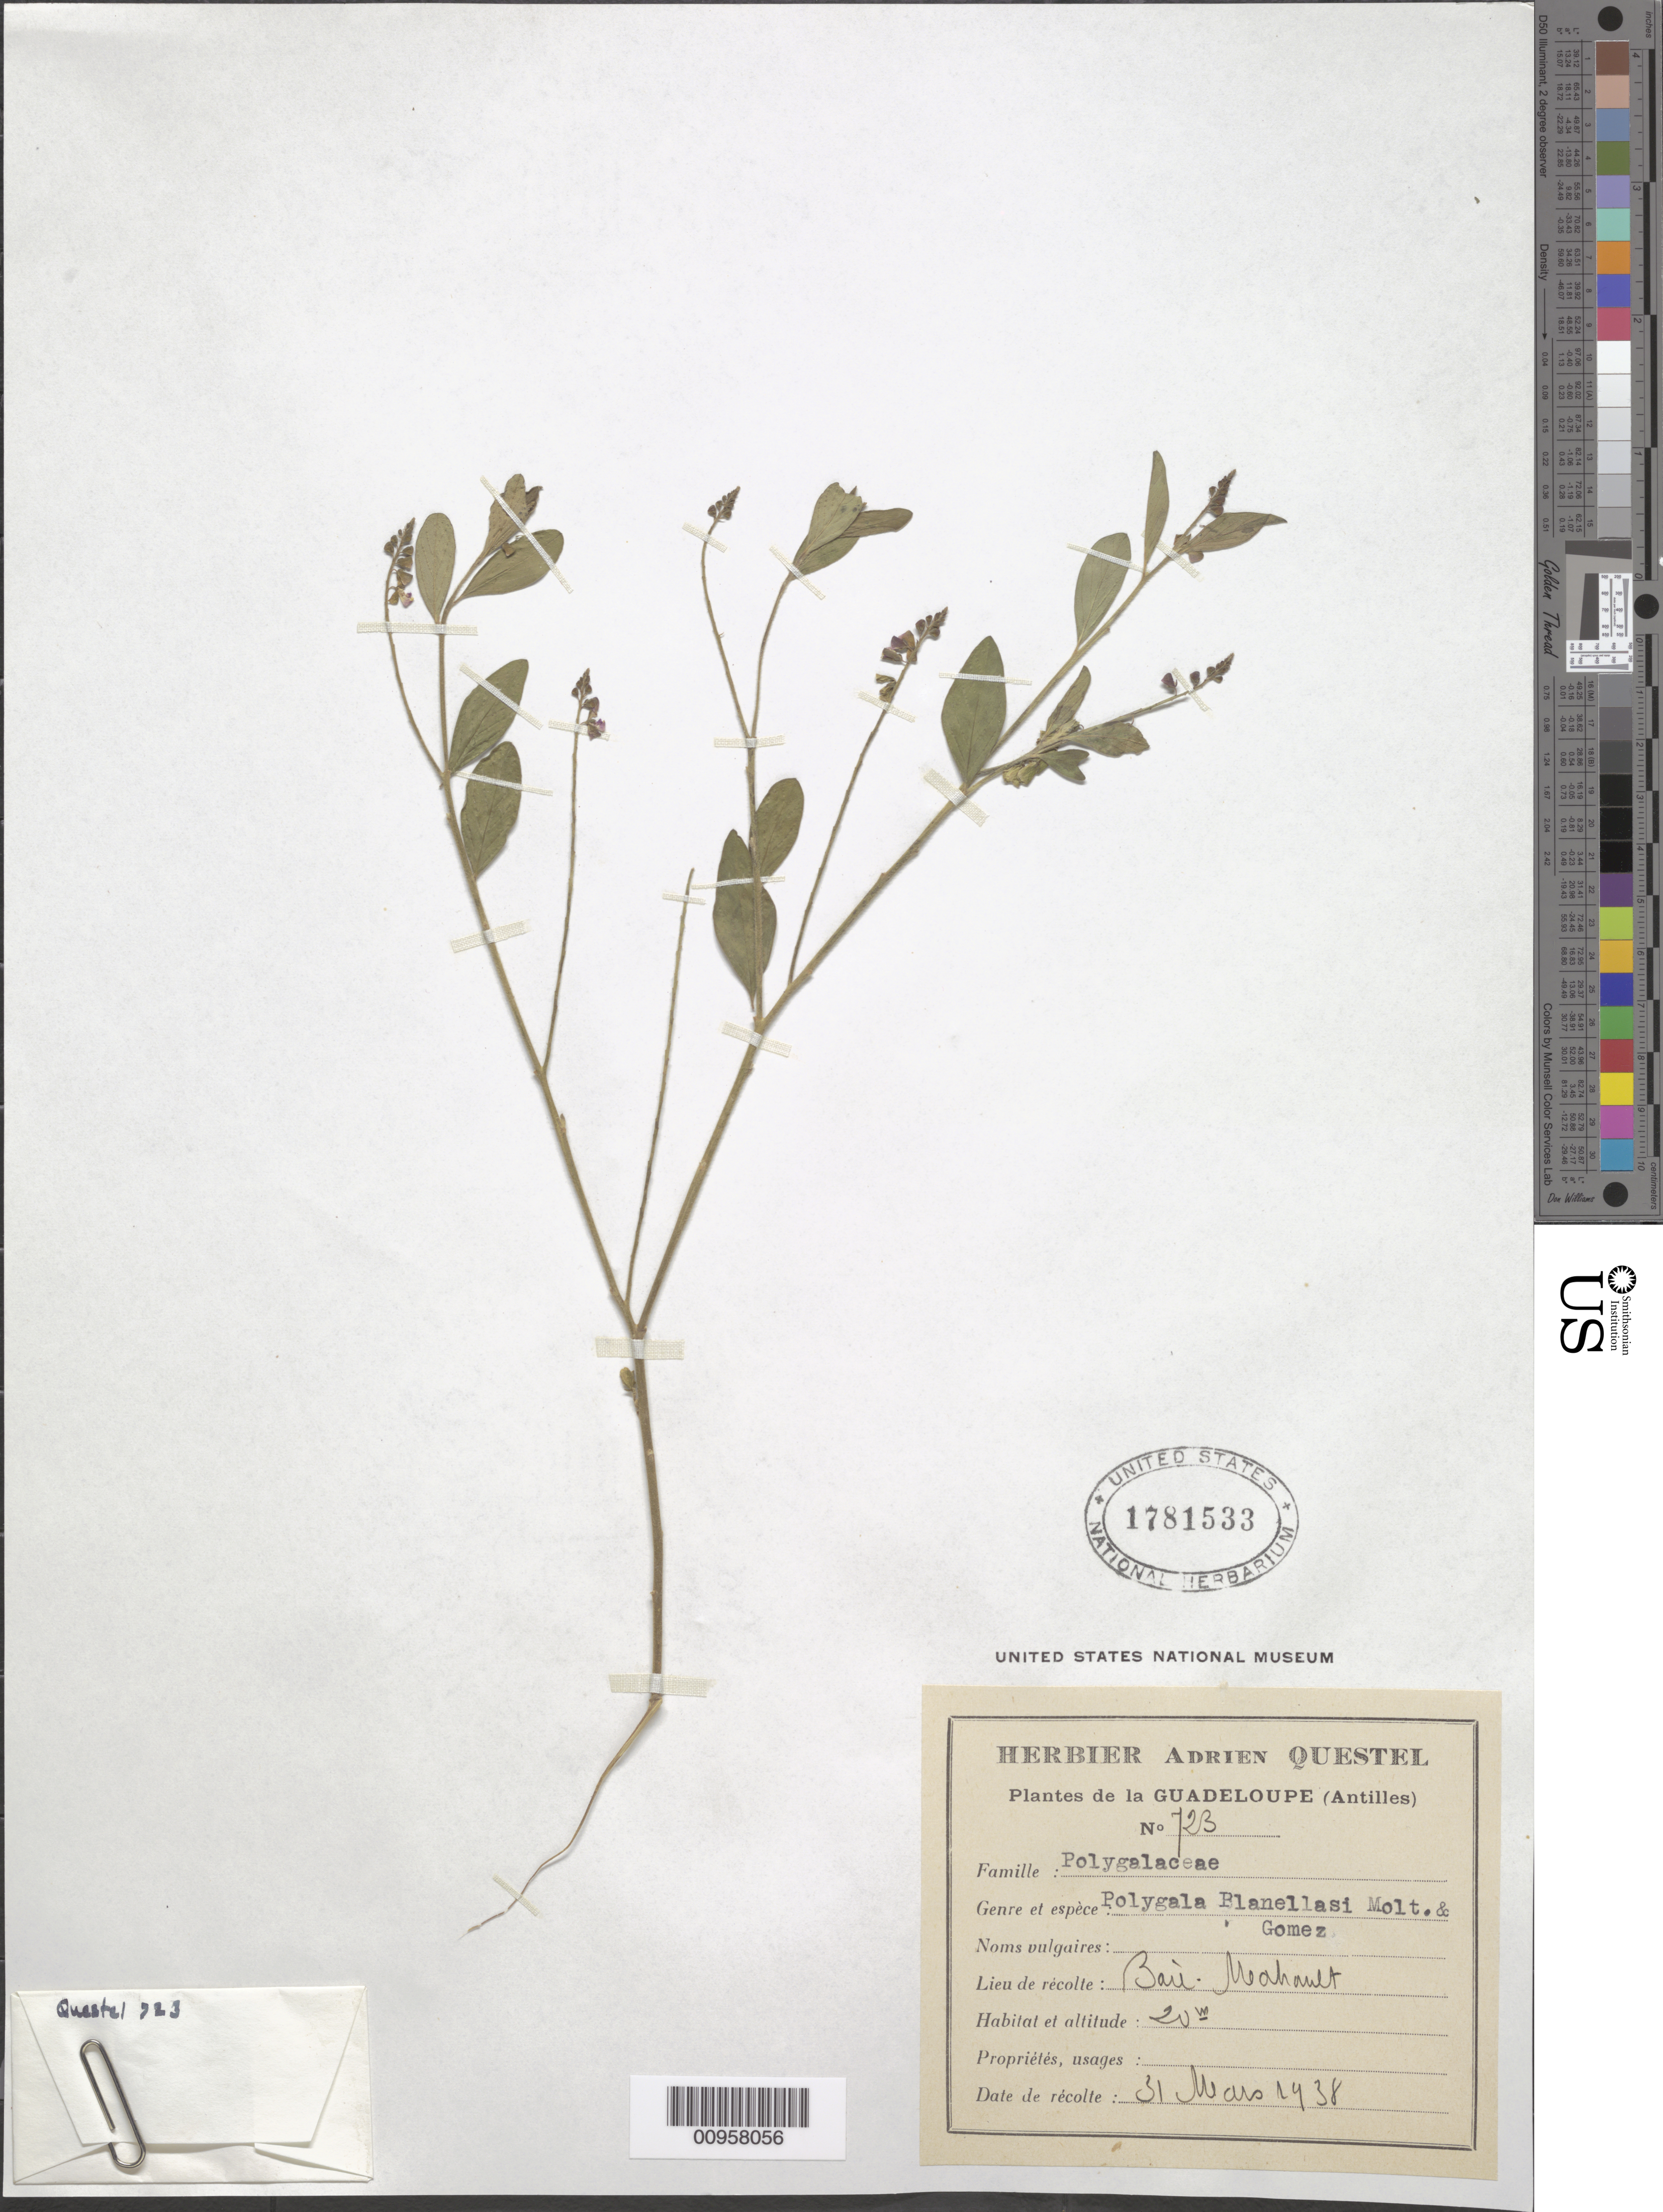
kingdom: Plantae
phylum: Tracheophyta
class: Magnoliopsida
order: Fabales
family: Polygalaceae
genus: Polygala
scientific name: Polygala planellasi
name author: Molinet & M. Gómez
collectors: A. Questel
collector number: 723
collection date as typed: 31 Mar 1938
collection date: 1938-03-31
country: Guadeloupe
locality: Baie Mahault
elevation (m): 20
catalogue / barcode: US 1781533